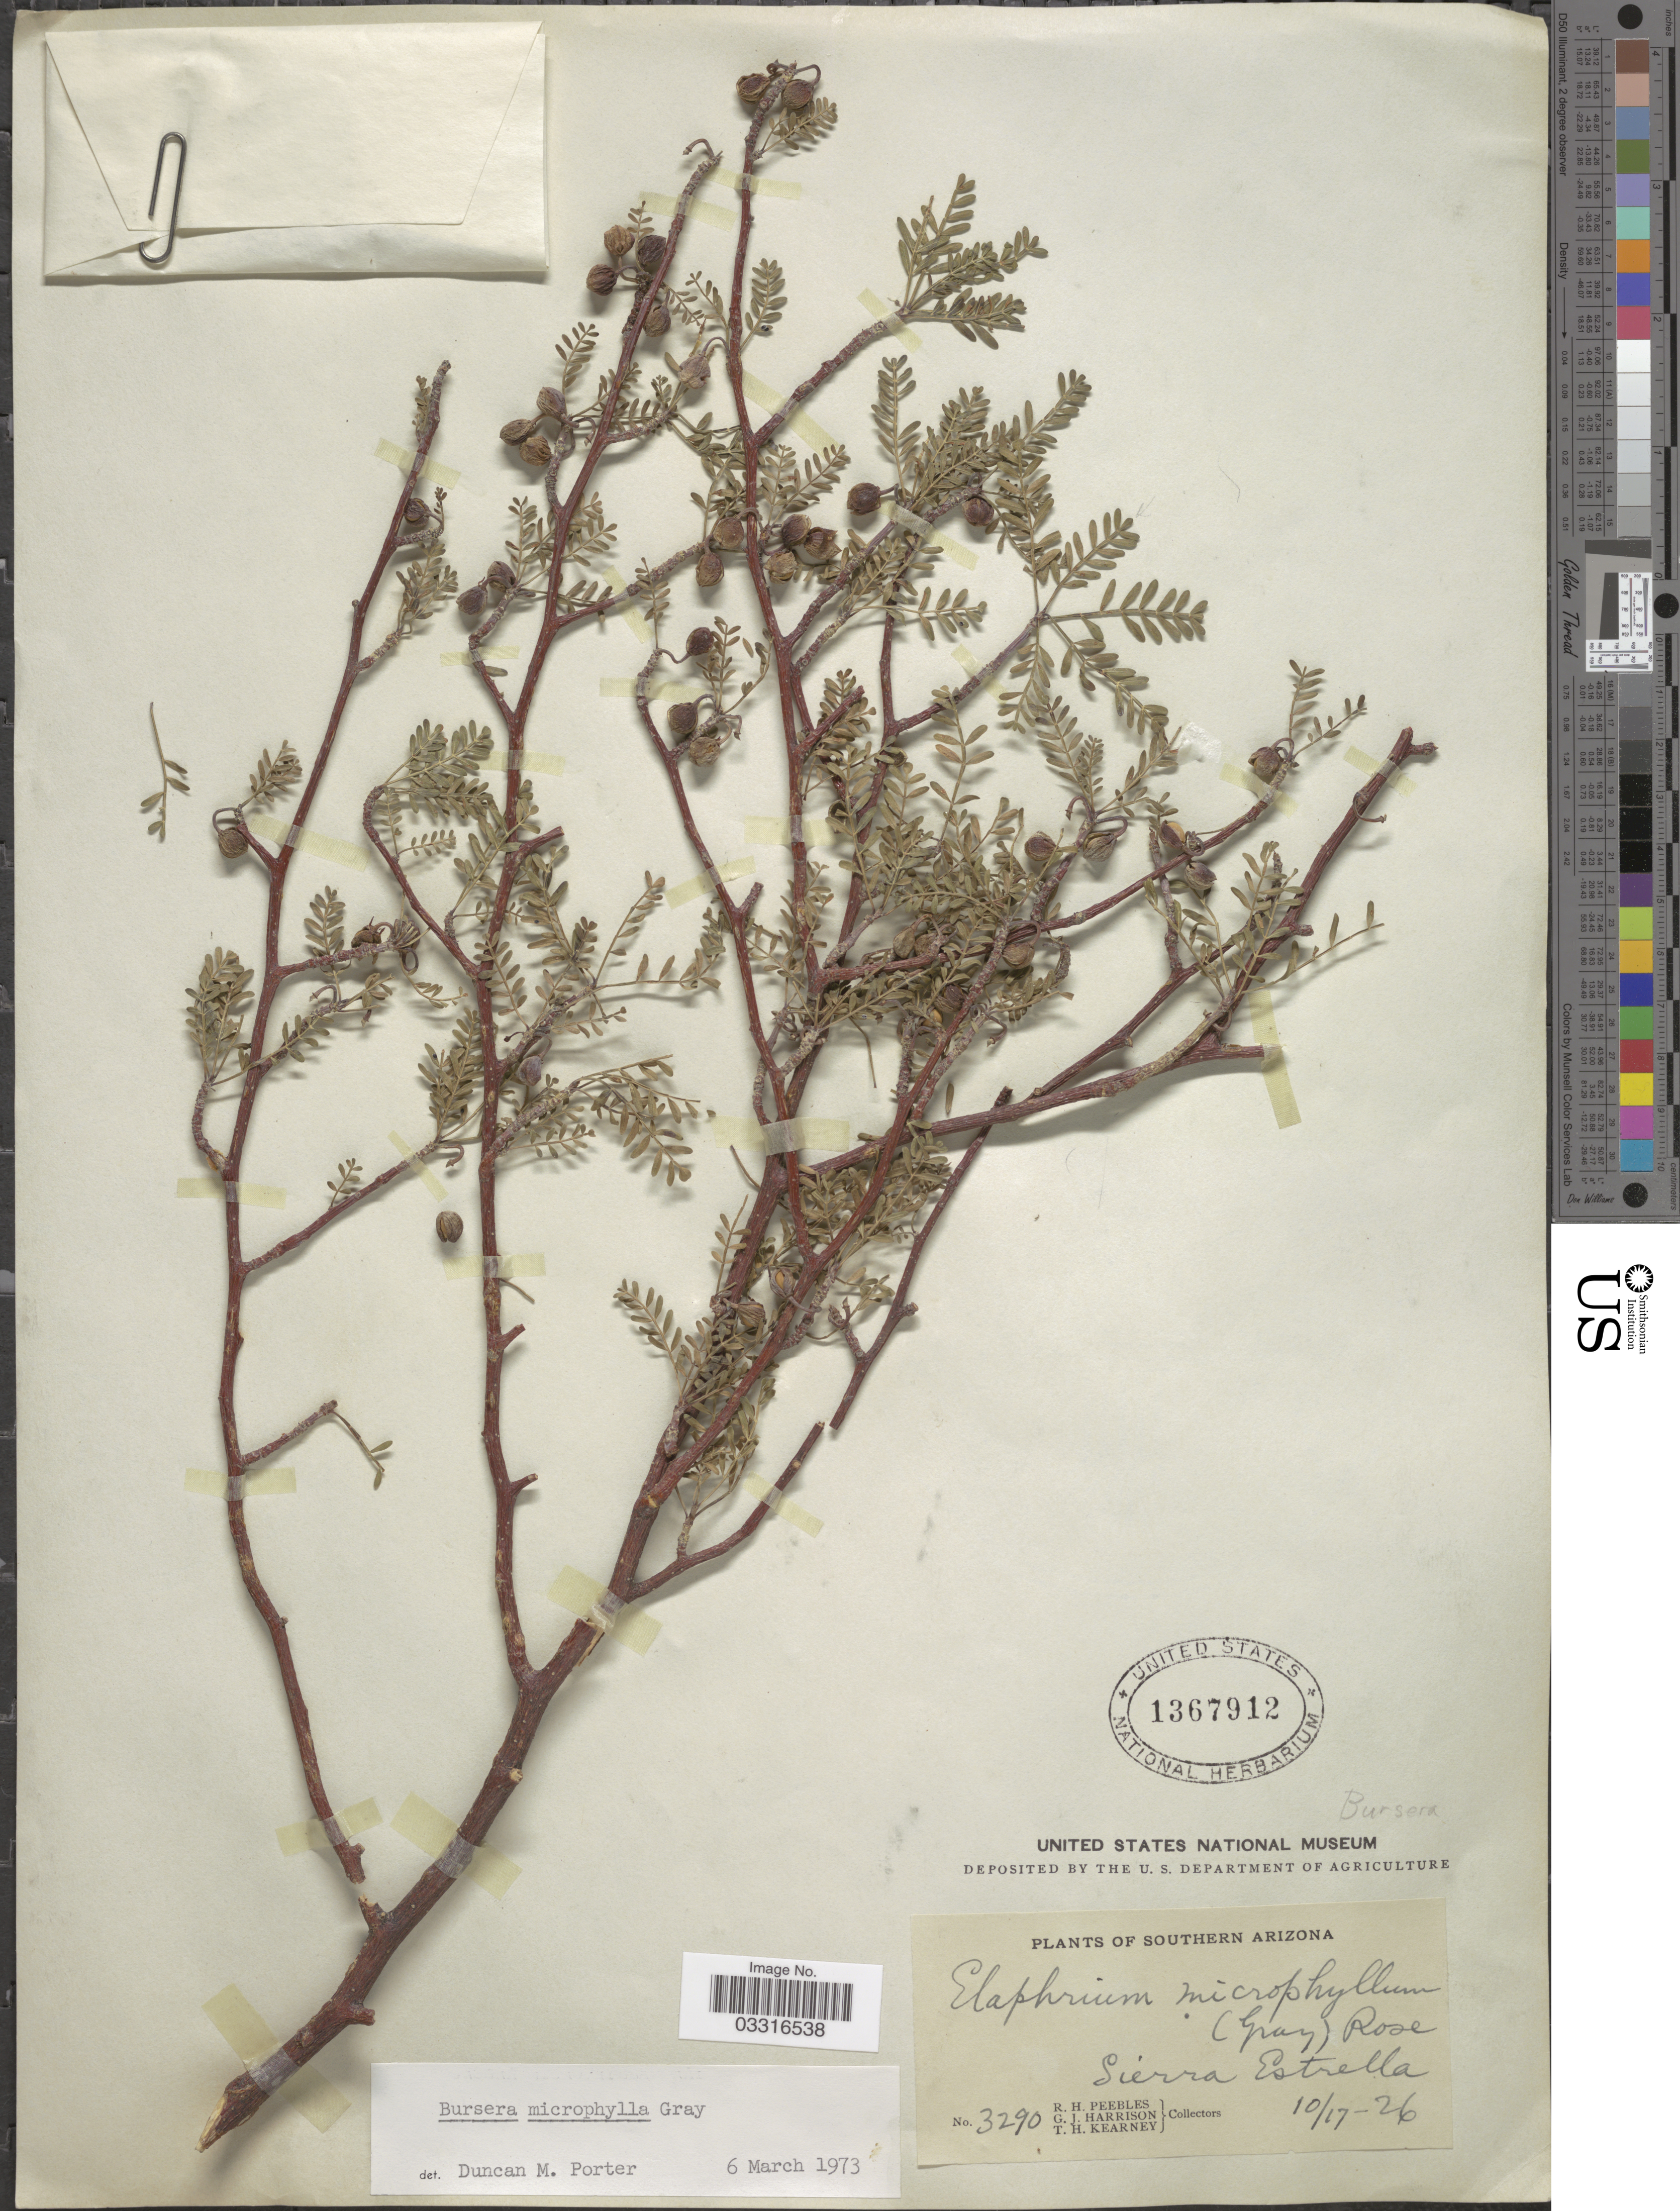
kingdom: Plantae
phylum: Tracheophyta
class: Magnoliopsida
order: Sapindales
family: Burseraceae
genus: Bursera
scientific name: Bursera microphylla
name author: A. Gray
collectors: R. H. Peebles, G. J. Harrison & T. H. Kearney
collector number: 3290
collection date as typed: Transcribed d/m/y: 17/10/26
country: United States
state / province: Arizona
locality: Southern Arizona. Sierra Estrella.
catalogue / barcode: US 1367912